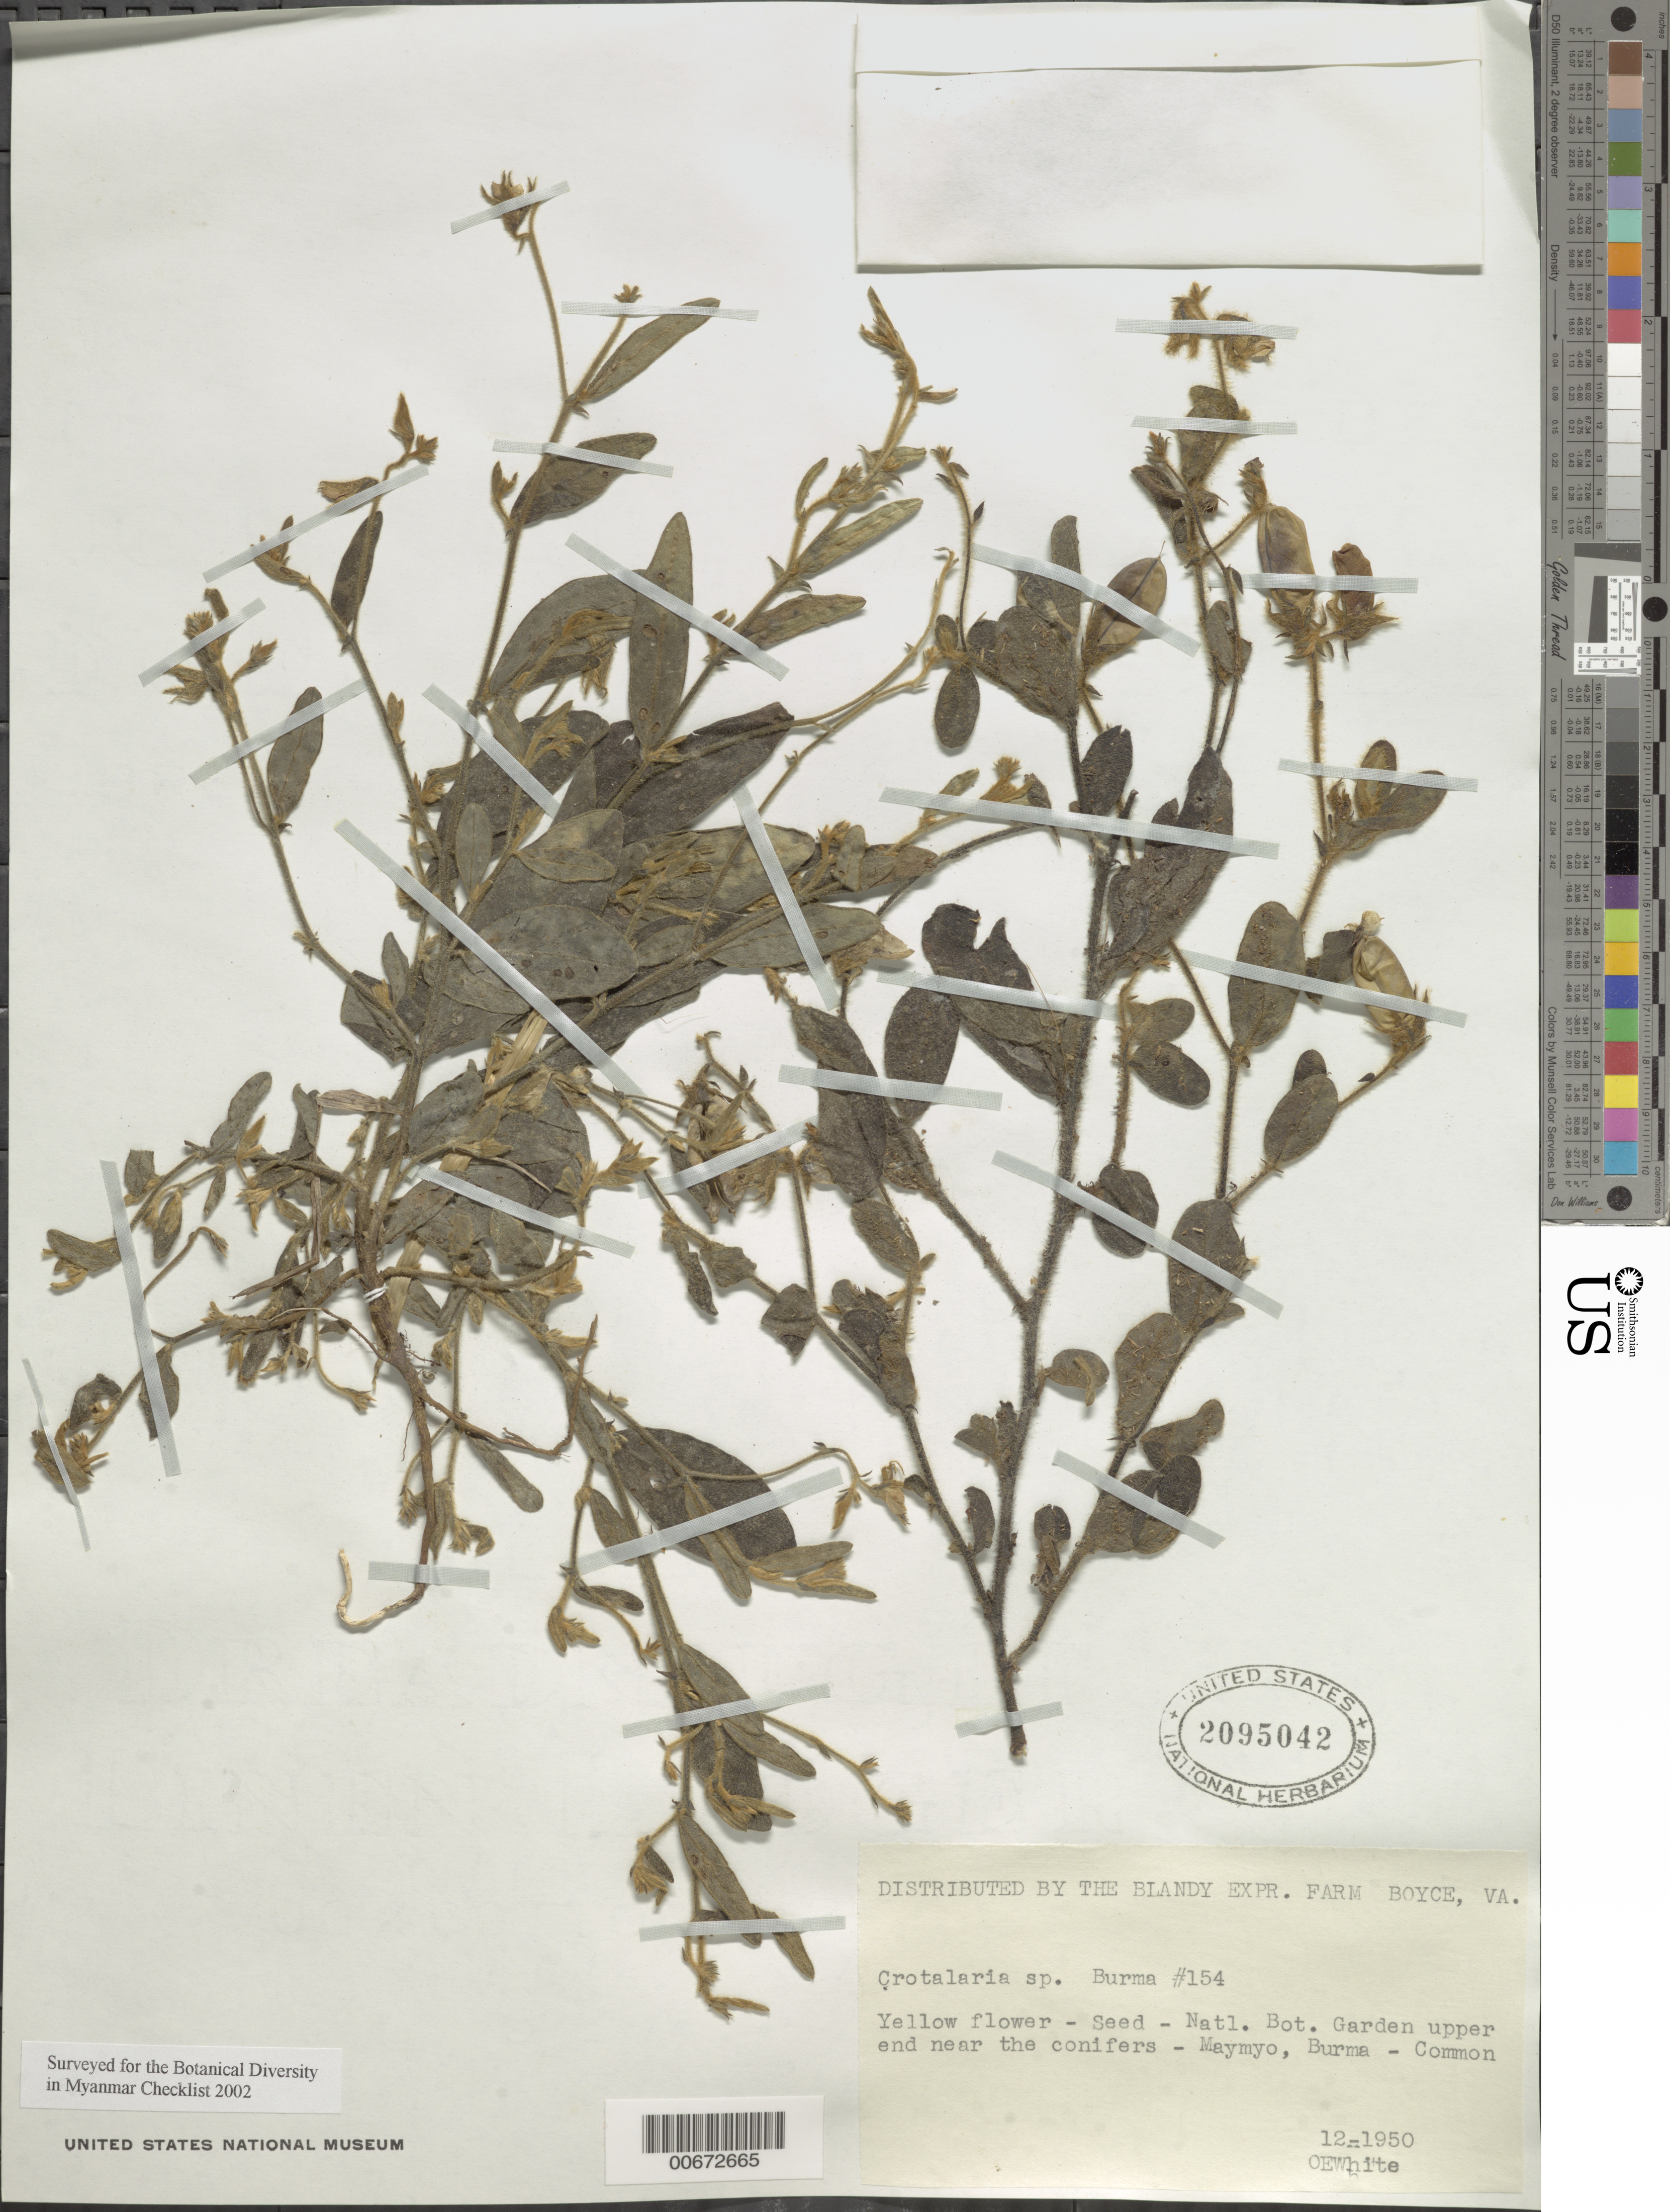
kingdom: Plantae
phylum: Tracheophyta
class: Magnoliopsida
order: Fabales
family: Fabaceae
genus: Crotalaria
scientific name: Crotalaria sp.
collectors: O. E. White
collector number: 154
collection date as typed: Dec 1950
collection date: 1950-12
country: Myanmar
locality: Natl. Bot. Garden, Maymyo.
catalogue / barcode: US 2095042